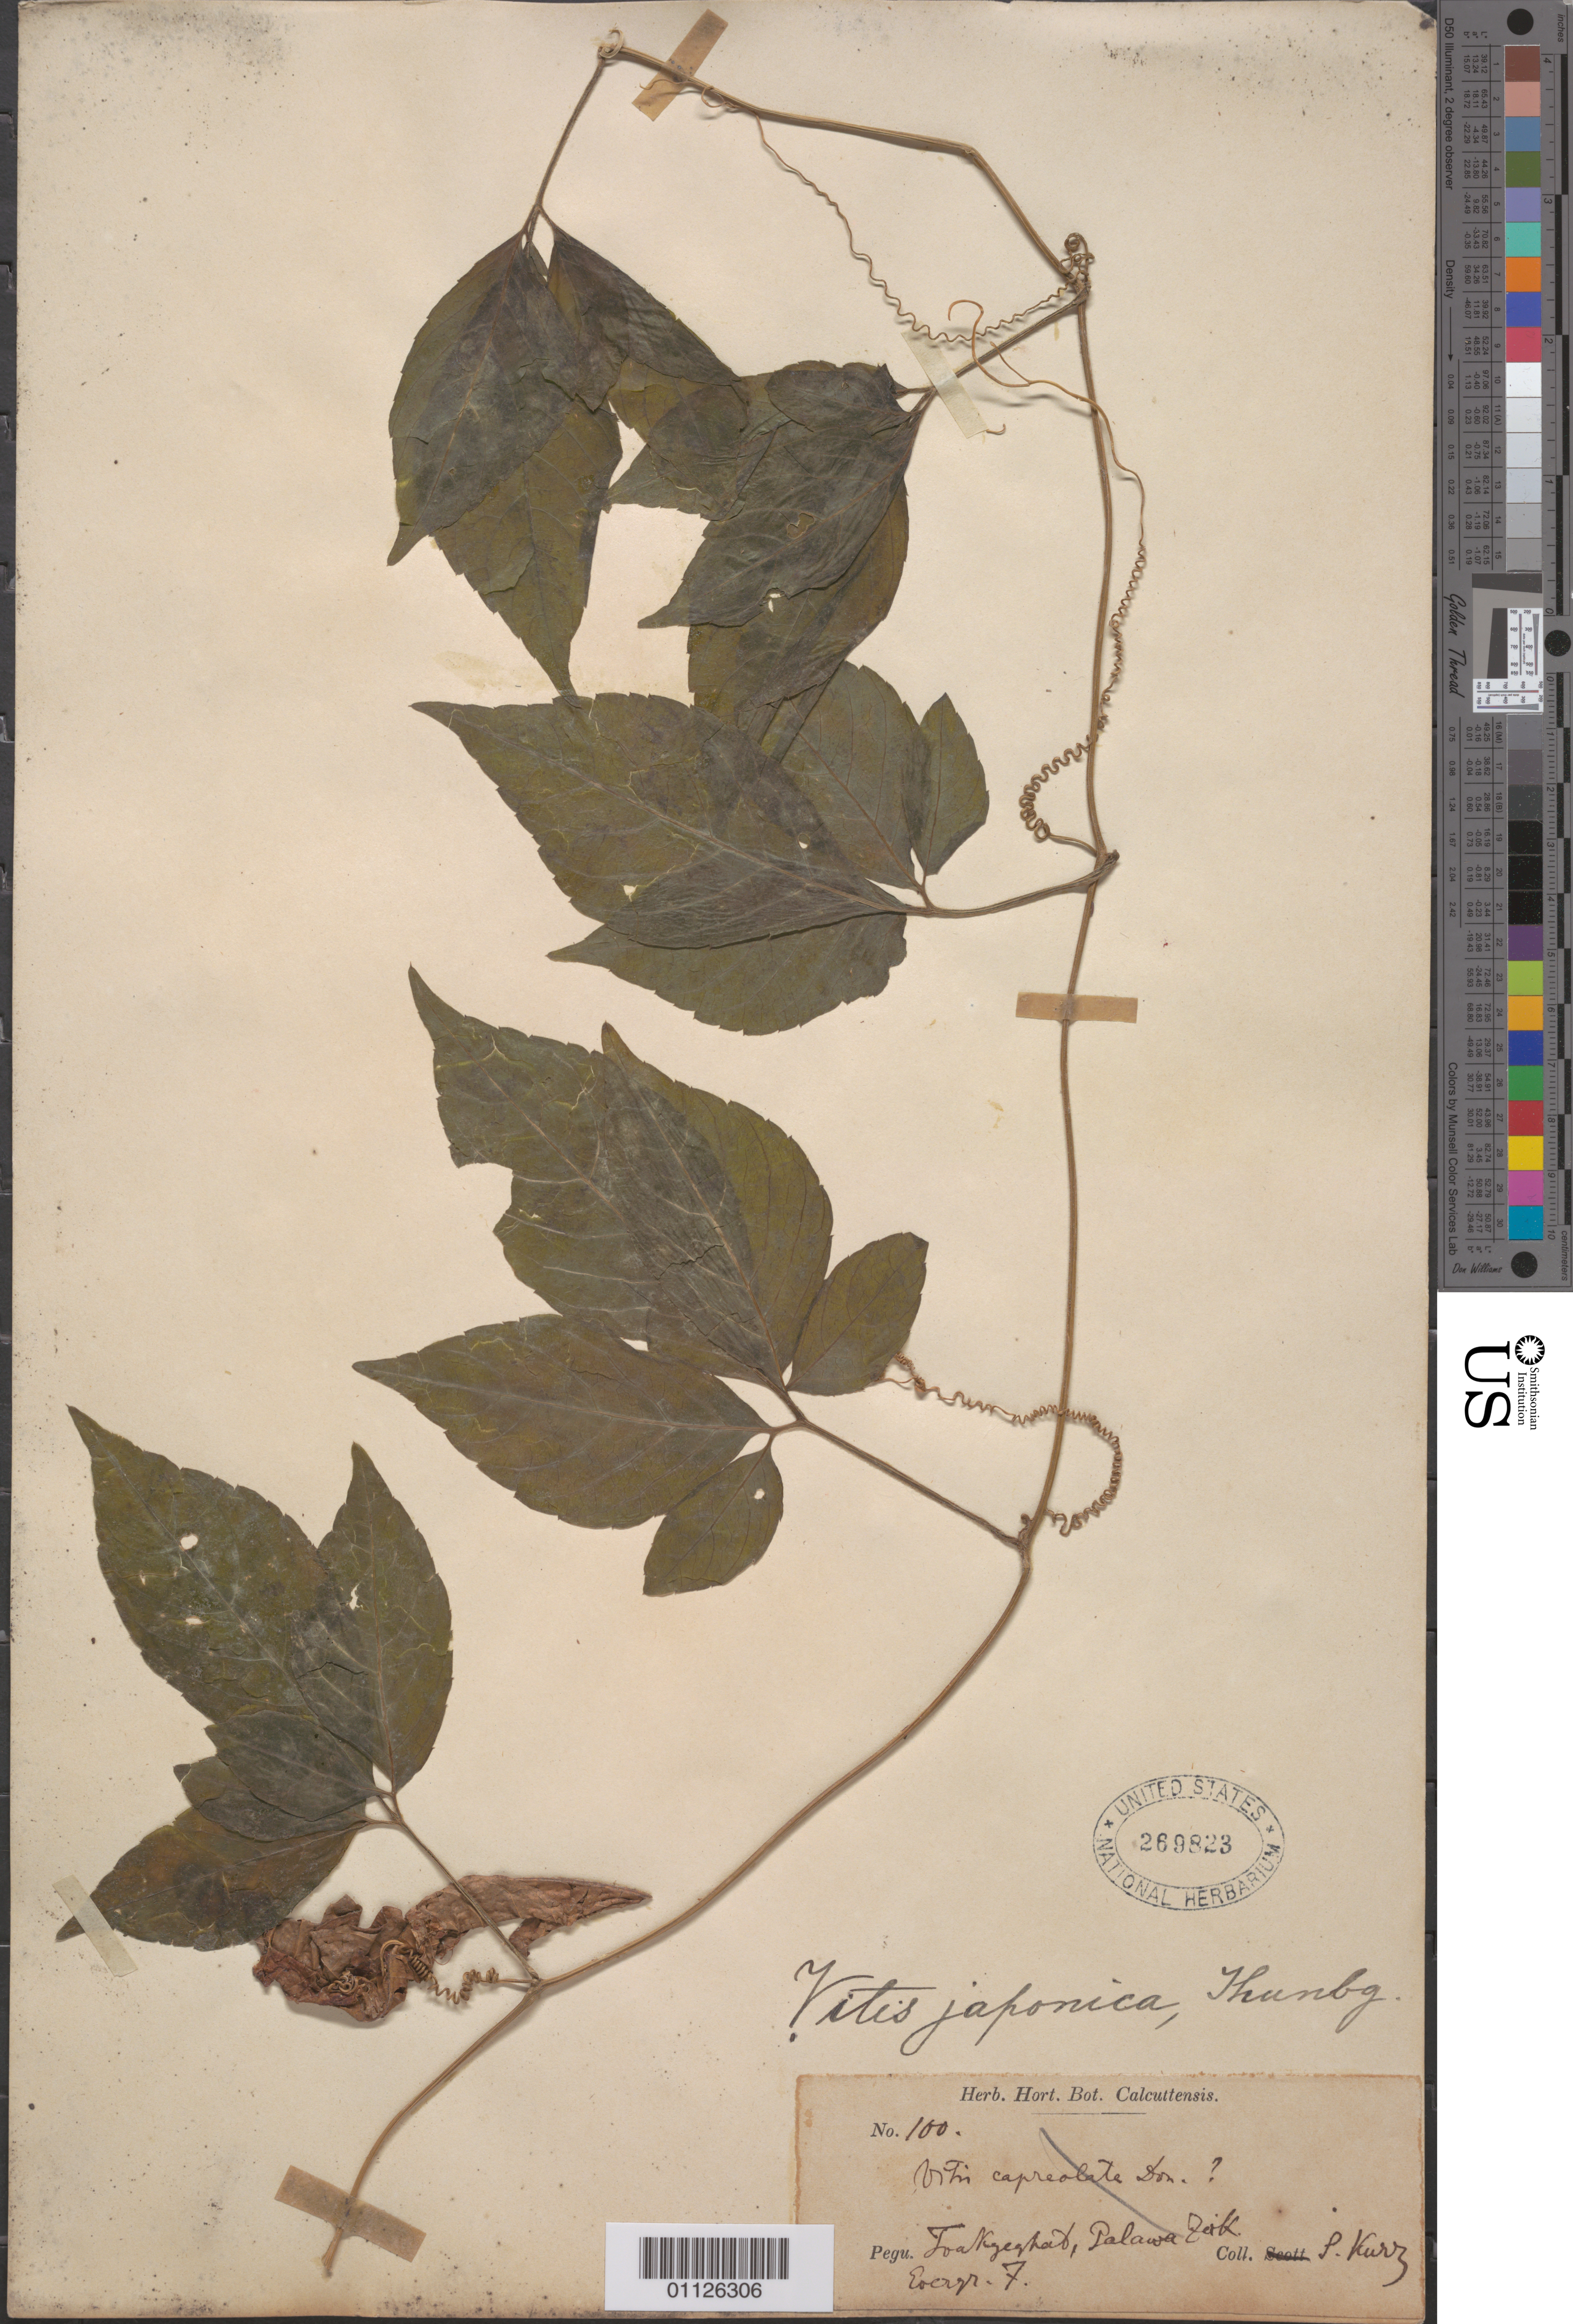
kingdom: Plantae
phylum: Tracheophyta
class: Magnoliopsida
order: Vitales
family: Vitaceae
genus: Causonis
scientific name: Causonis japonica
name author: (Thunb.) Raf.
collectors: S. Kurz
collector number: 100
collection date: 1870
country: Myanmar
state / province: Bago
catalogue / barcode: US 269823